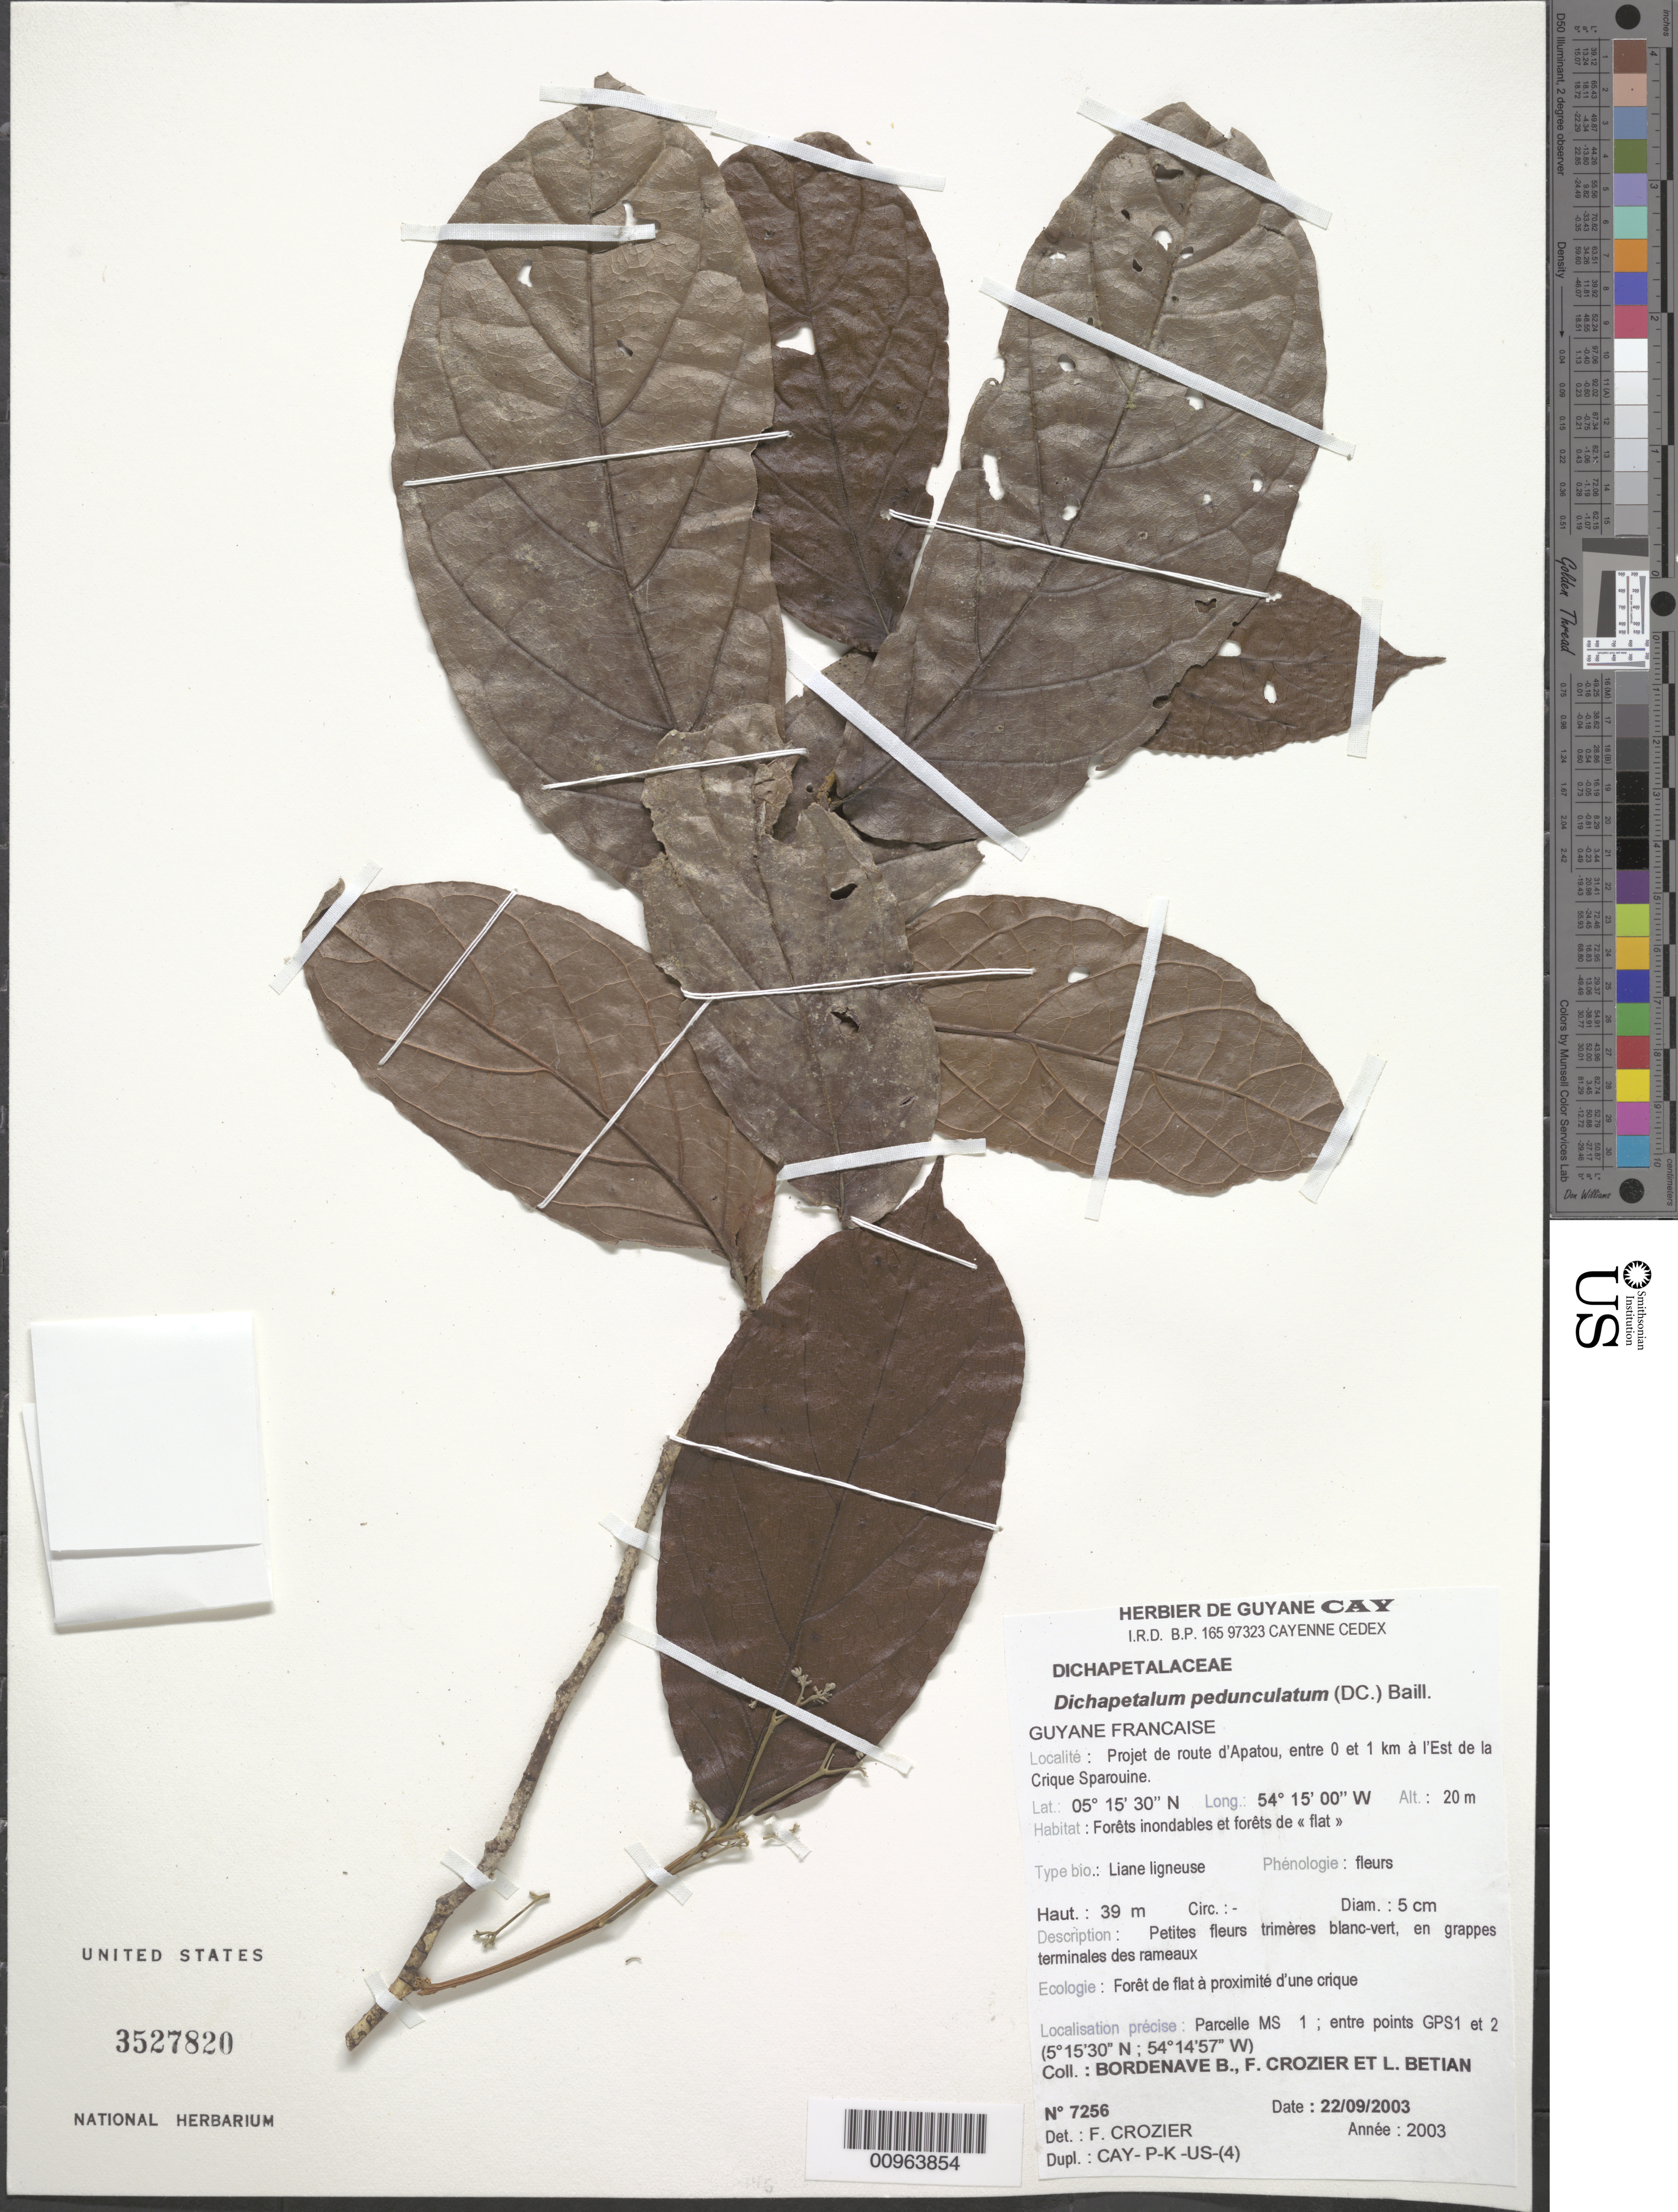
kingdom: Plantae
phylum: Tracheophyta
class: Magnoliopsida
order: Malpighiales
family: Dichapetalaceae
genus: Dichapetalum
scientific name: Dichapetalum pedunculatum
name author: (DC.) Baill.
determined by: Crozier, F.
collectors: B. Bordenave, F. Crozier & L. Betian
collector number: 7256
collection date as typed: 22-Sep-03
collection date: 2003-09-22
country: French Guiana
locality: Route d'Apatou, entre 0 et 1 km a l'Est de la Crique Sparouine; Parcelle MS 1; entre points GPS 1 et 2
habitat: Foret inondables et forest de "flat". Foret de flat a proximite d'une crique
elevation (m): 20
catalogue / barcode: US 3527820